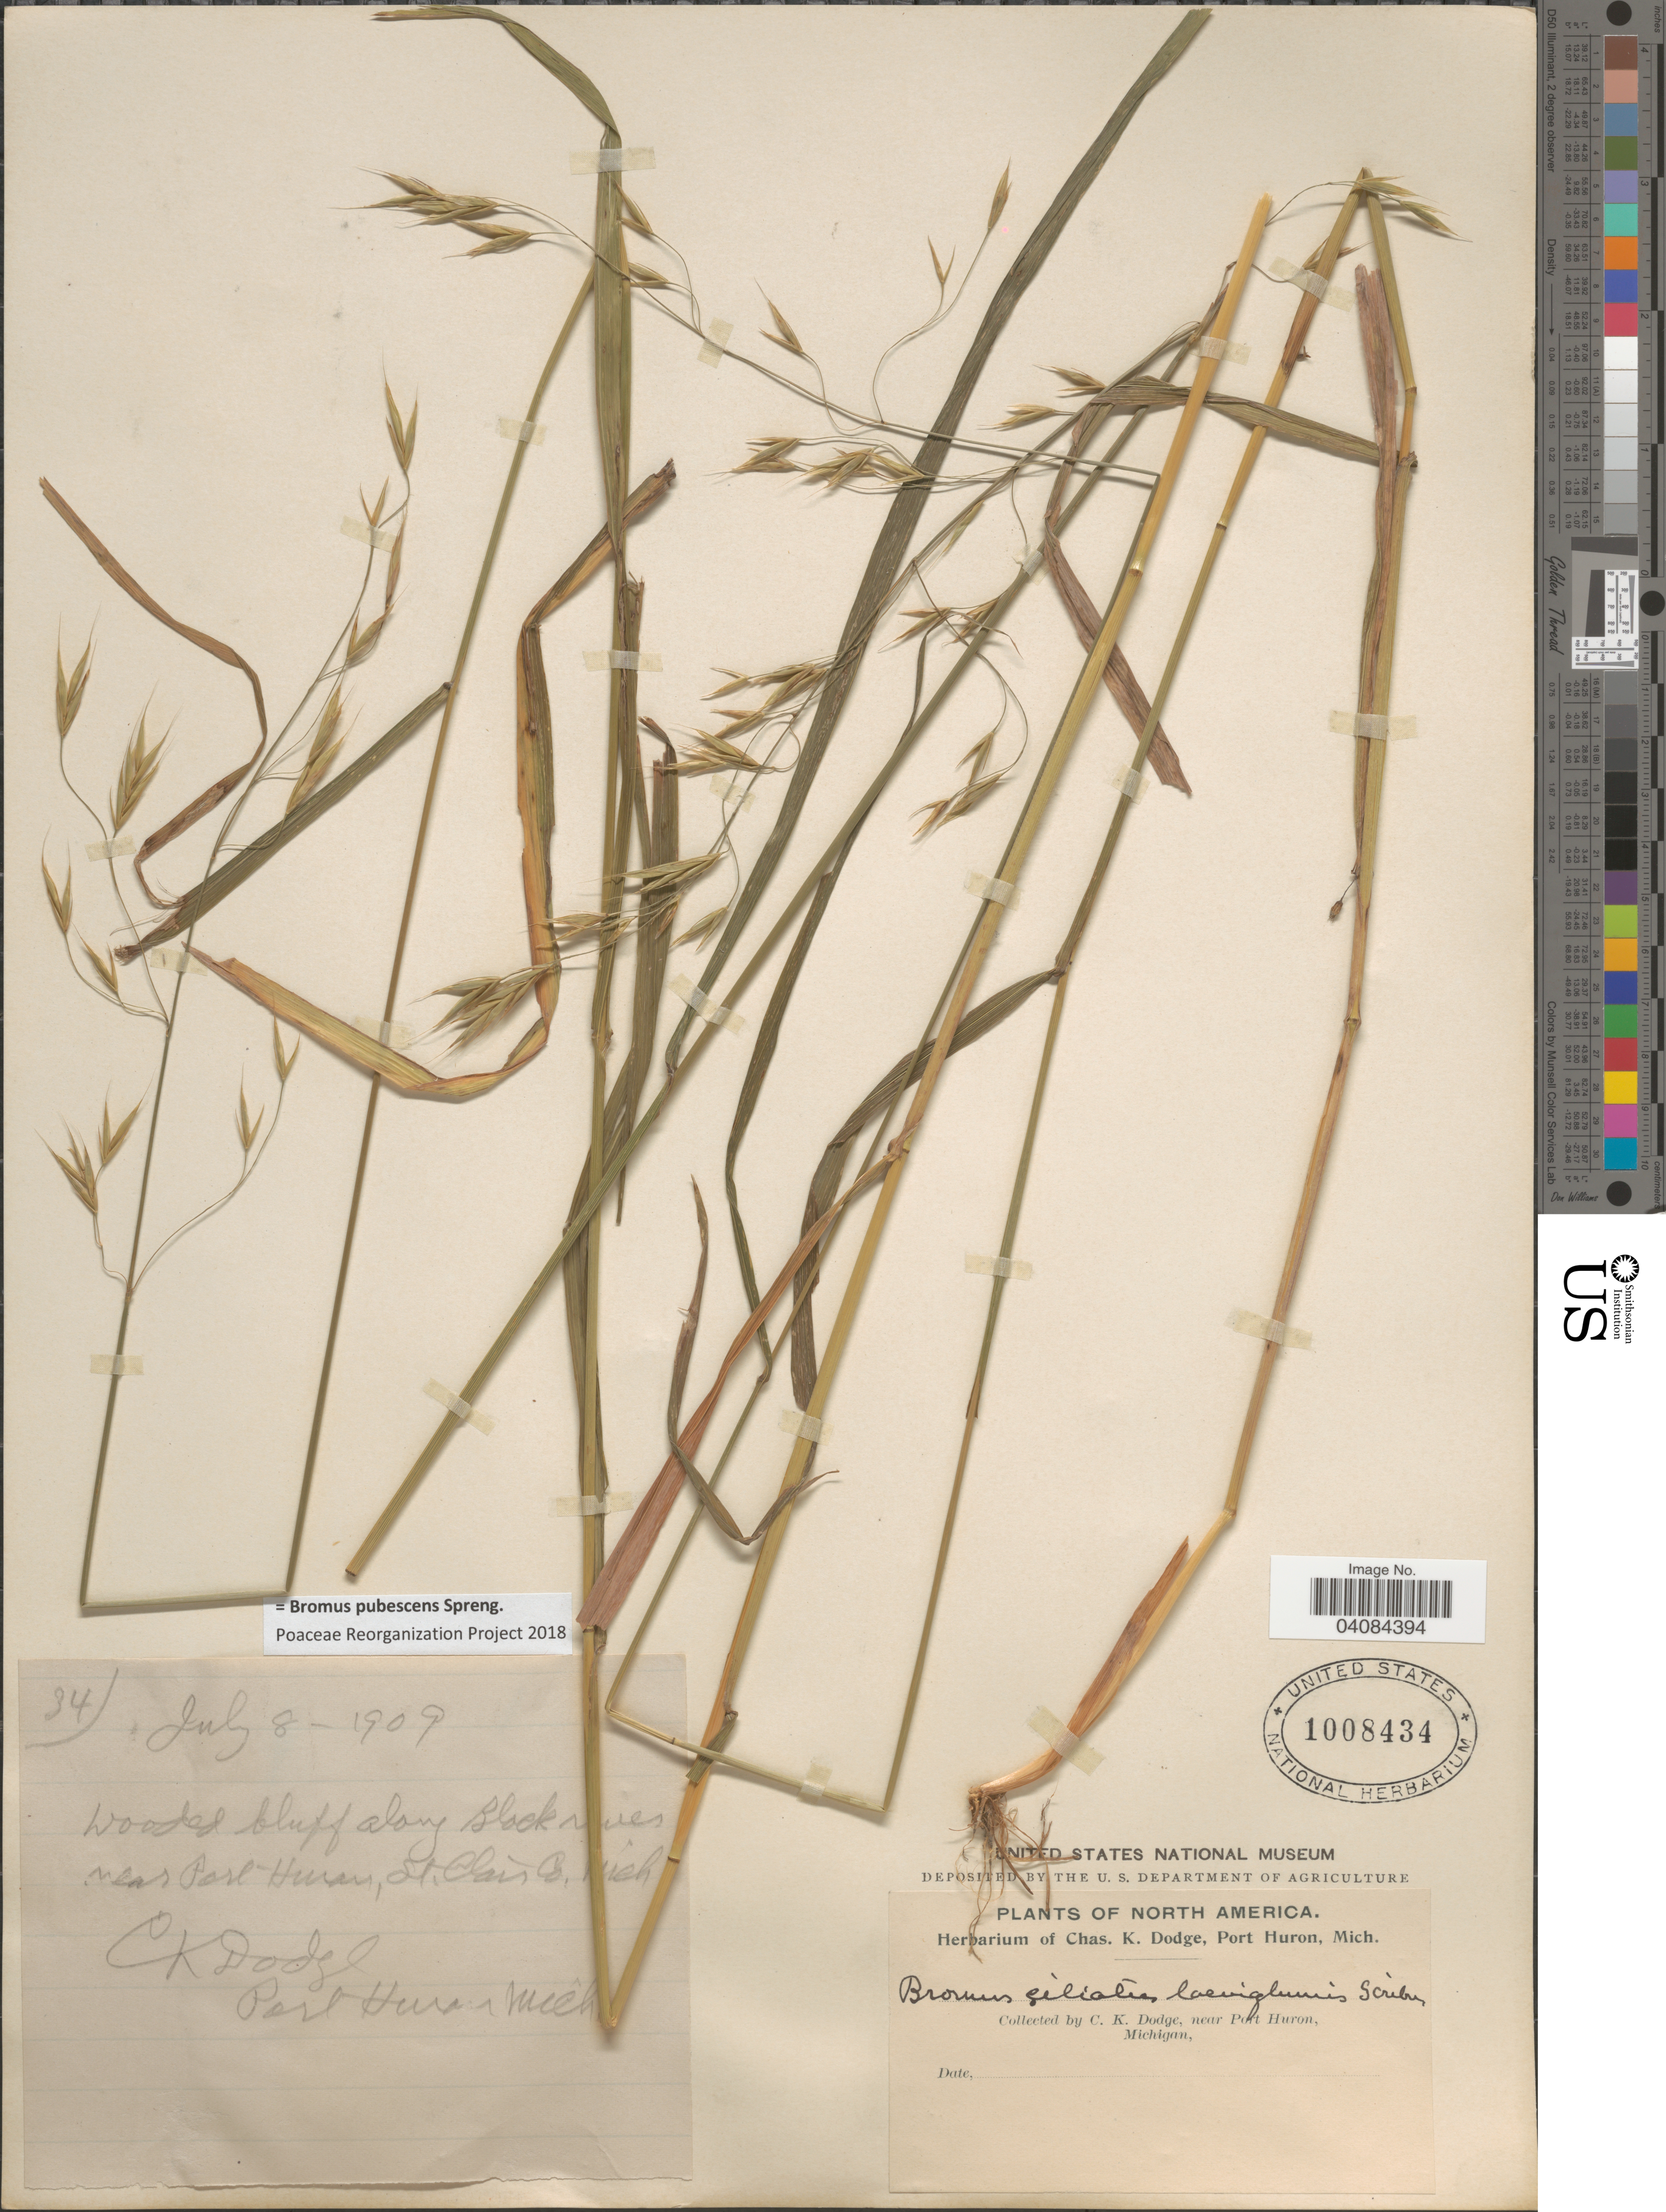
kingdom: Plantae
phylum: Tracheophyta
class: Liliopsida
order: Poales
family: Poaceae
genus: Bromus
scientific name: Bromus pubescens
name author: Muhl. ex Willd.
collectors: C. K. Dodge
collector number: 34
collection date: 1909-07-08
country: United States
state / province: Michigan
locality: Wooded bluff along Black river near Port Huron, St. Clair Co.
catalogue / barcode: US 1008434